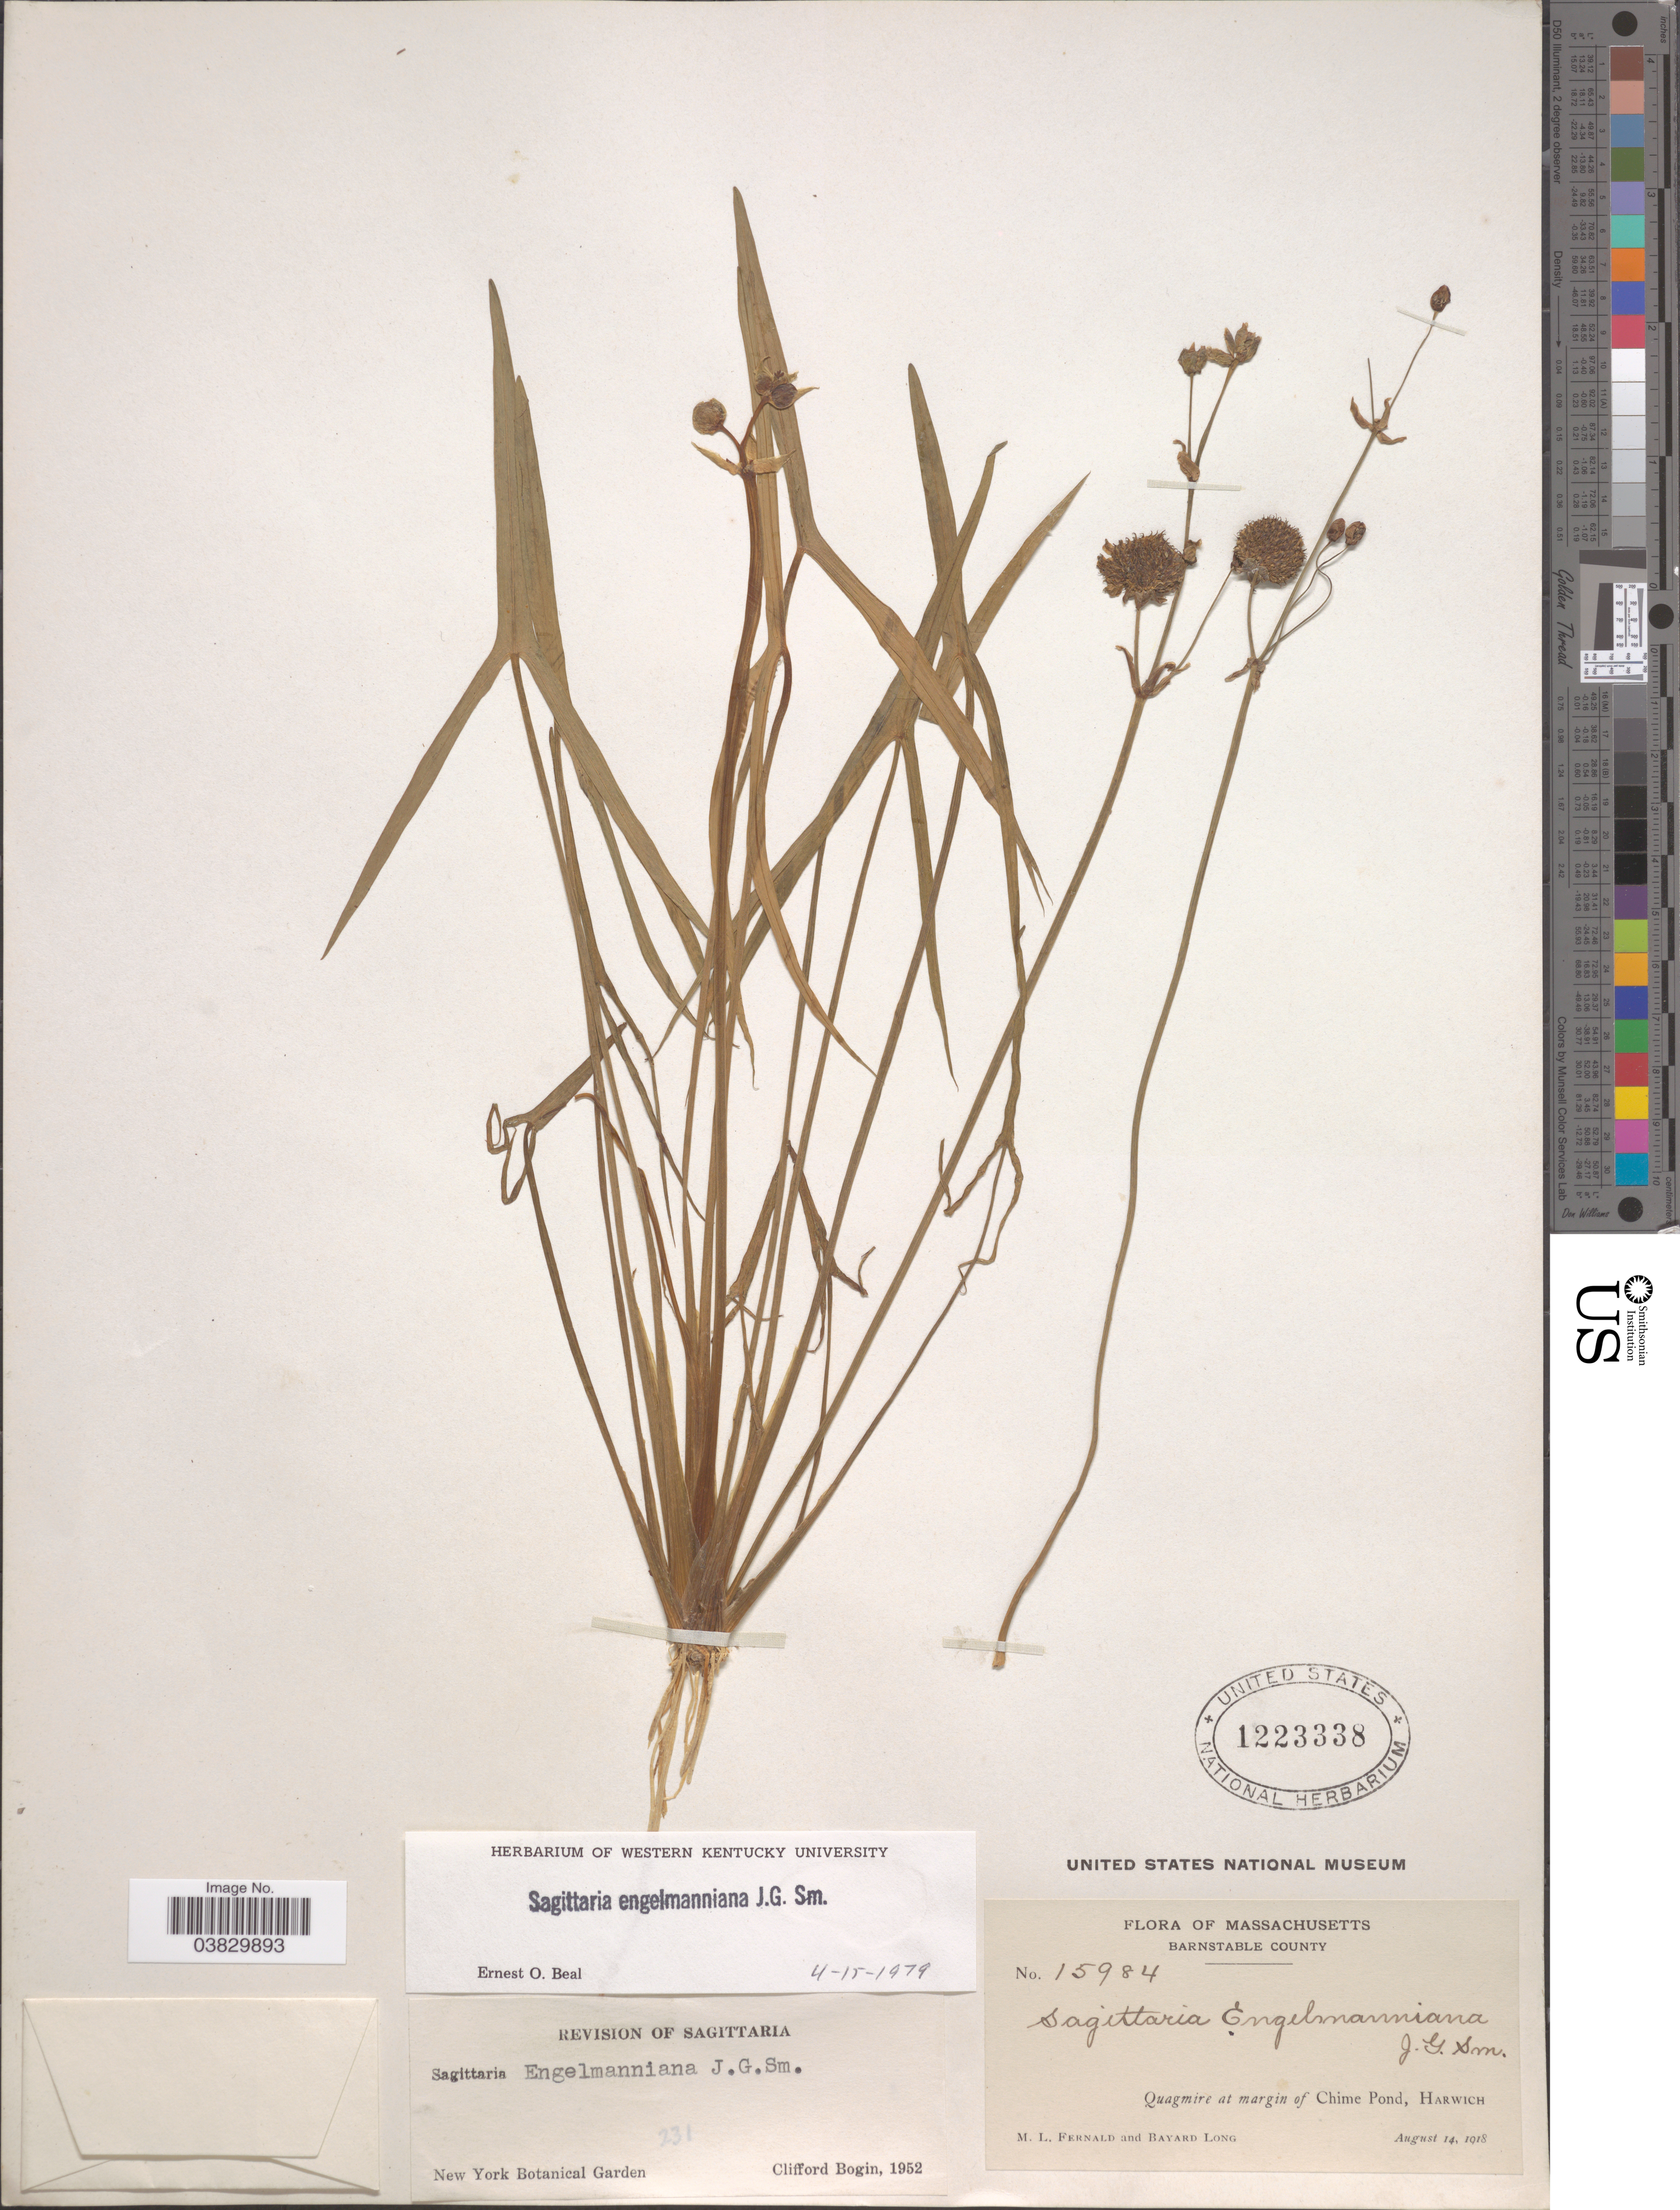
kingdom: Plantae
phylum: Tracheophyta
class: Liliopsida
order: Alismatales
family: Alismataceae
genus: Sagittaria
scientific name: Sagittaria engelmanniana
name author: J.G. Sm.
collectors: M. L. Fernald & B. Long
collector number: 15984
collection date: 1918-08-14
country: United States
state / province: Massachusetts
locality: Barnstable County. Quagmire at margin of Chime Pond, Harwich.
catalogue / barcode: US 1223338